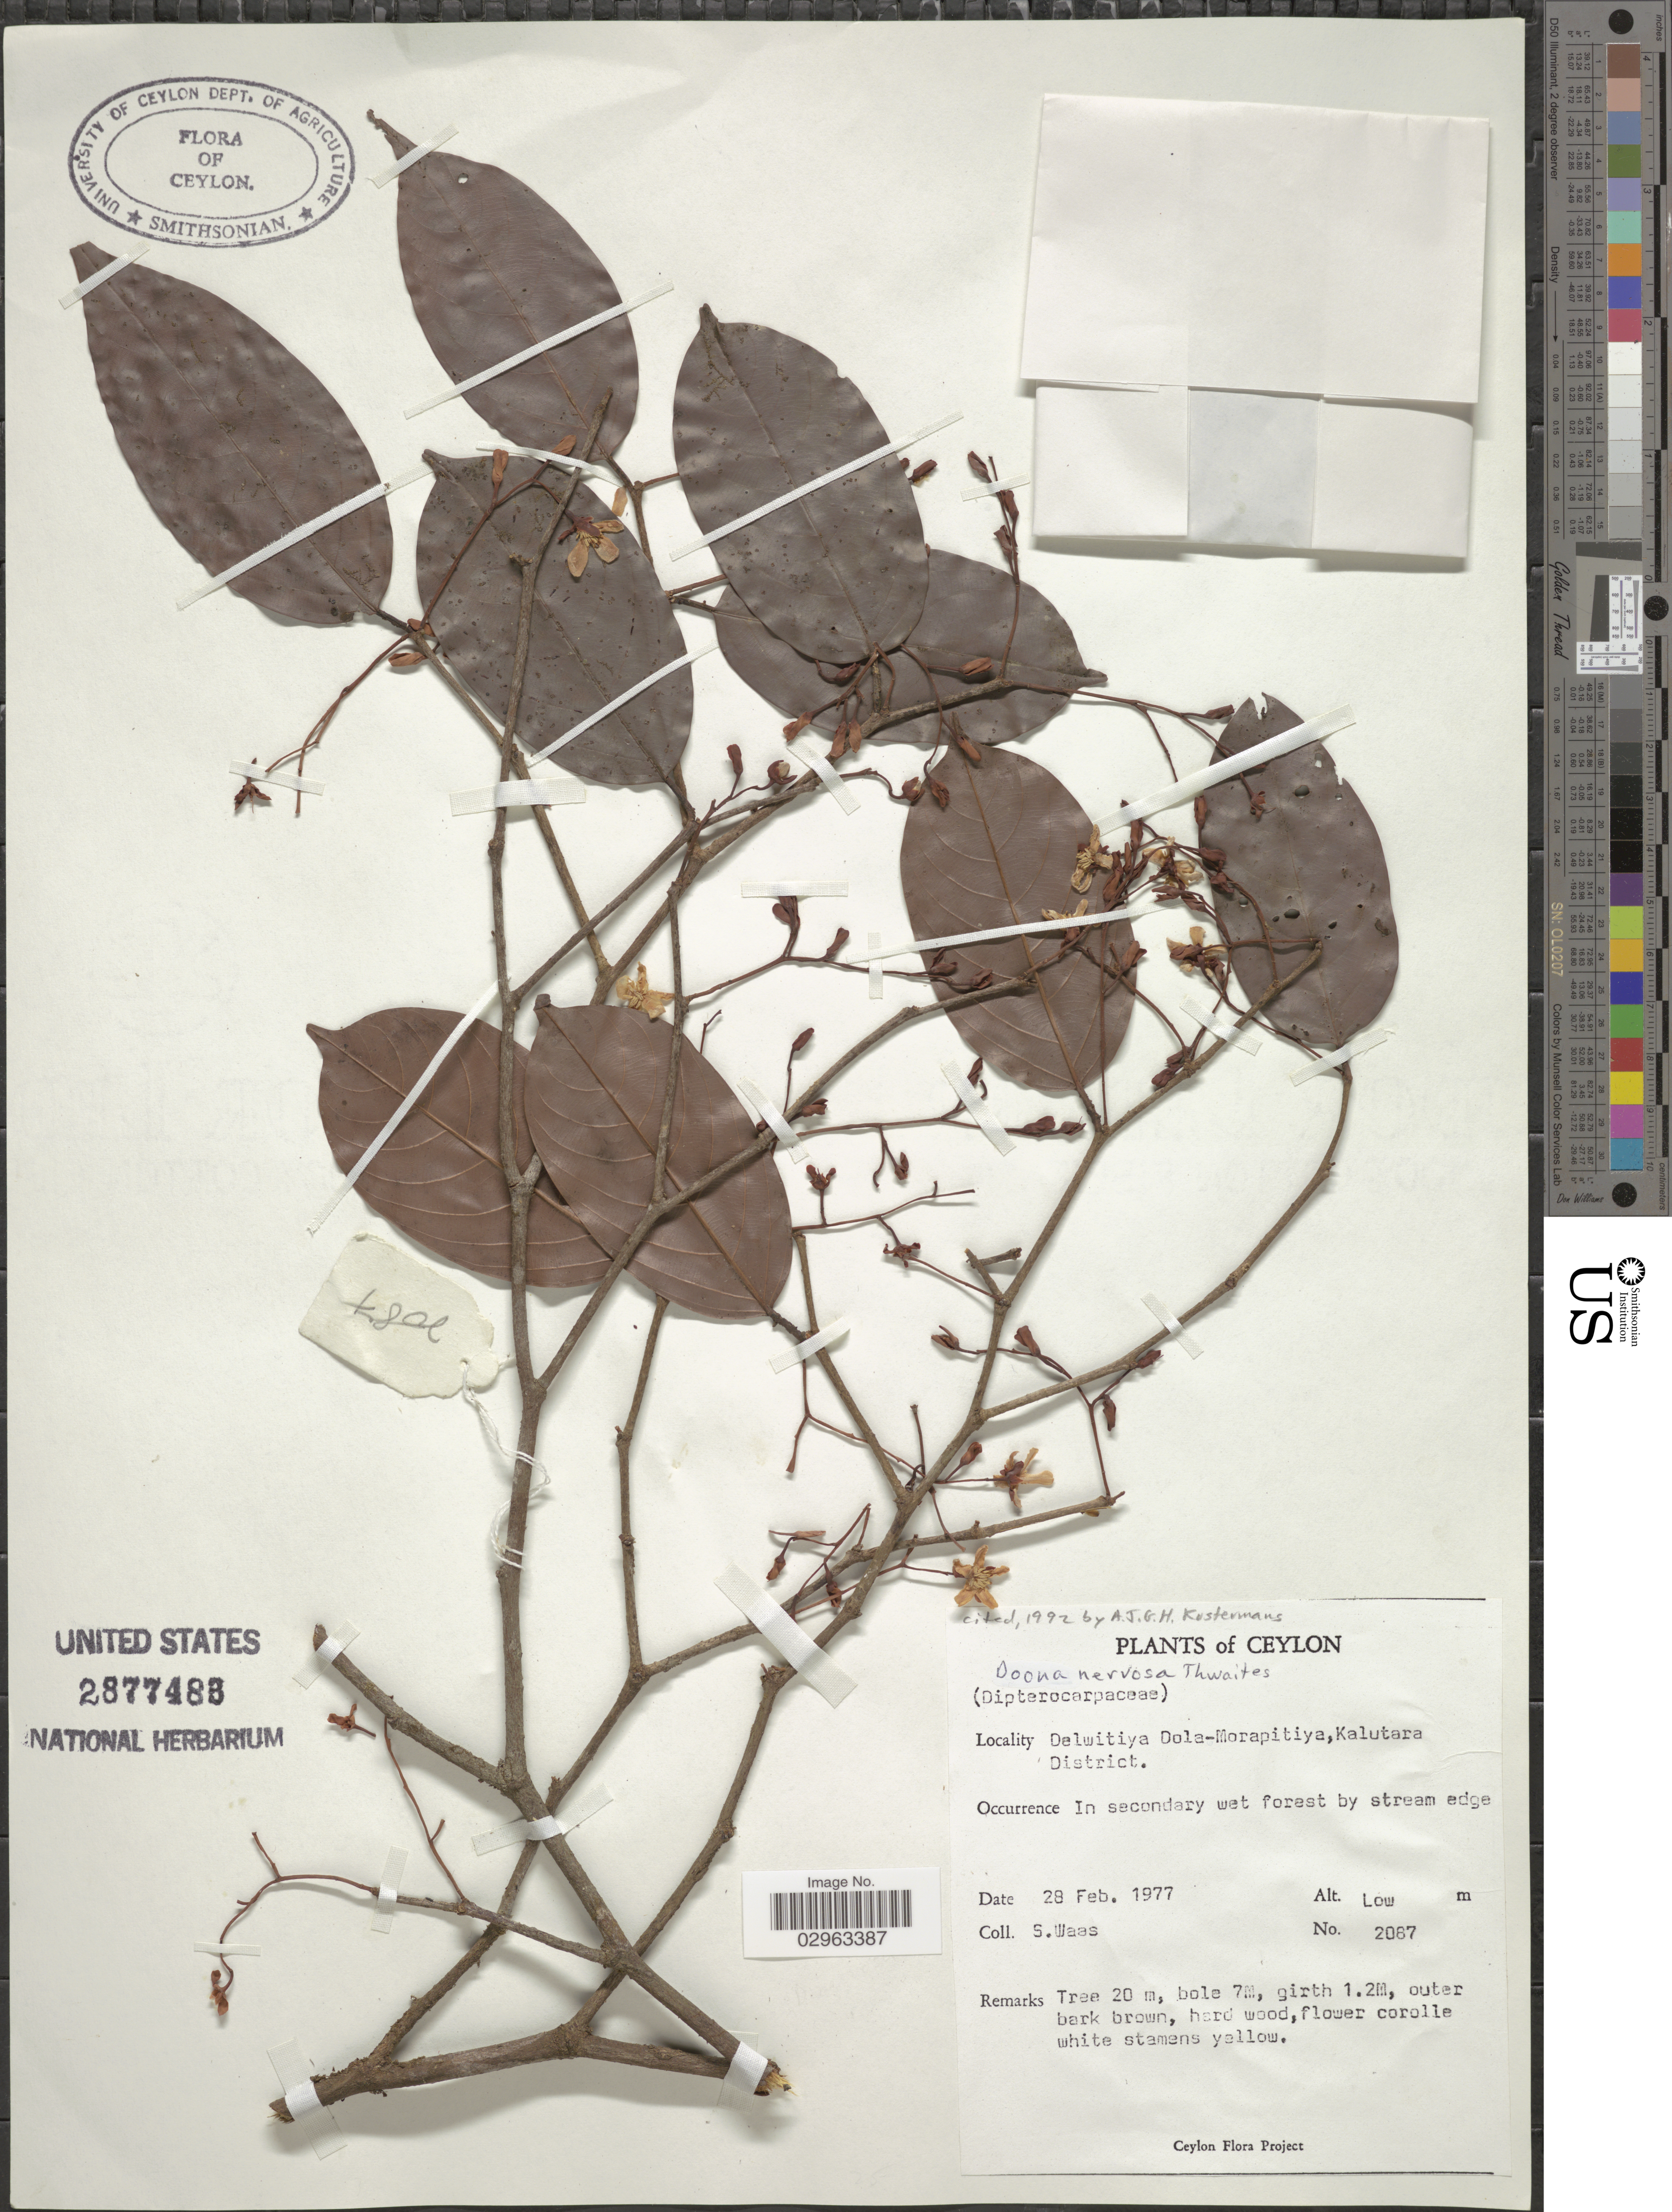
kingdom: Plantae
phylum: Tracheophyta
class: Magnoliopsida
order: Malvales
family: Dipterocarpaceae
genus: Doona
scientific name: Doona nervosa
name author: Thwaites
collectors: S. Waas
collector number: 2087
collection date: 1977-02-28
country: Sri Lanka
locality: Ceylon. Delwitiya Dola-Morapitiya, Kalutara District.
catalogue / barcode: US 2877483